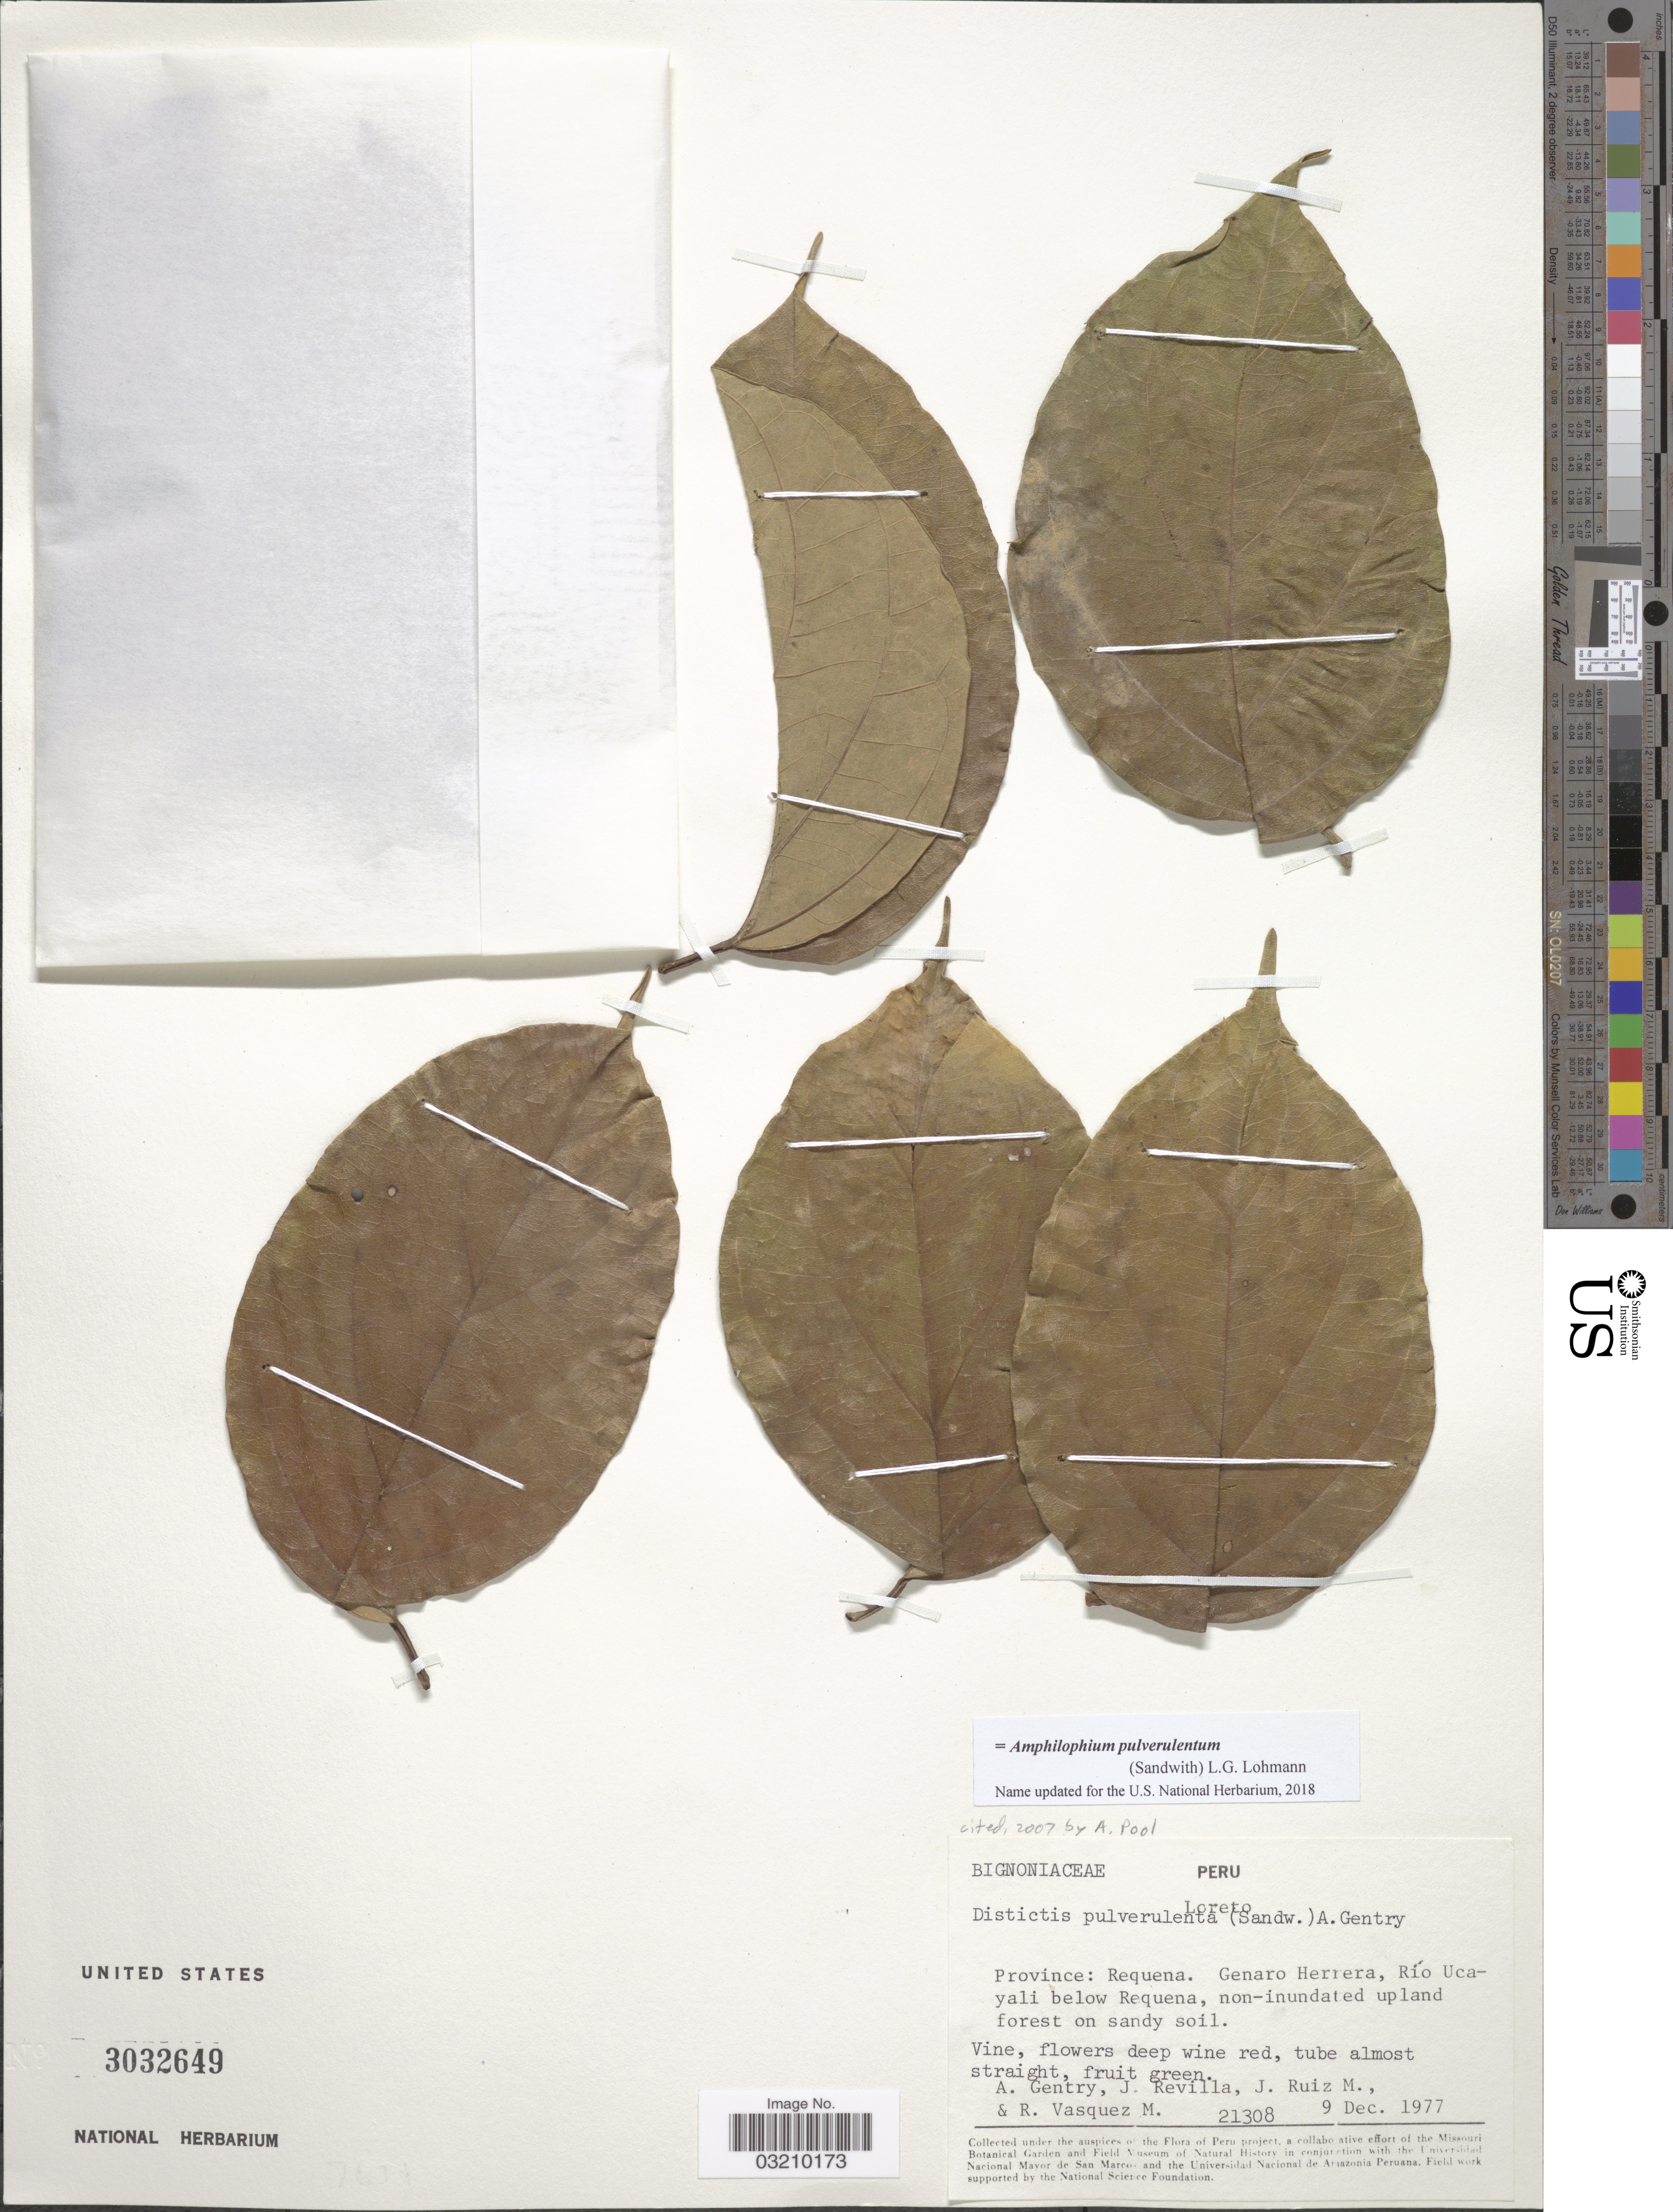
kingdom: Plantae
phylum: Tracheophyta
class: Magnoliopsida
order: Lamiales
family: Bignoniaceae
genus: Amphilophium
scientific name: Amphilophium pulverulentum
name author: (Sandwith) L.G. Lohmann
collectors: A. H. Gentry, J. Revilla, J. Ruiz & R. Vásquez M.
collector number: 21308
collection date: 1977-12-09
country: Peru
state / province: Loreto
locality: Province: Requena. Genaro Herrera, Río Ucayali below Requena.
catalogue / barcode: US 3032649